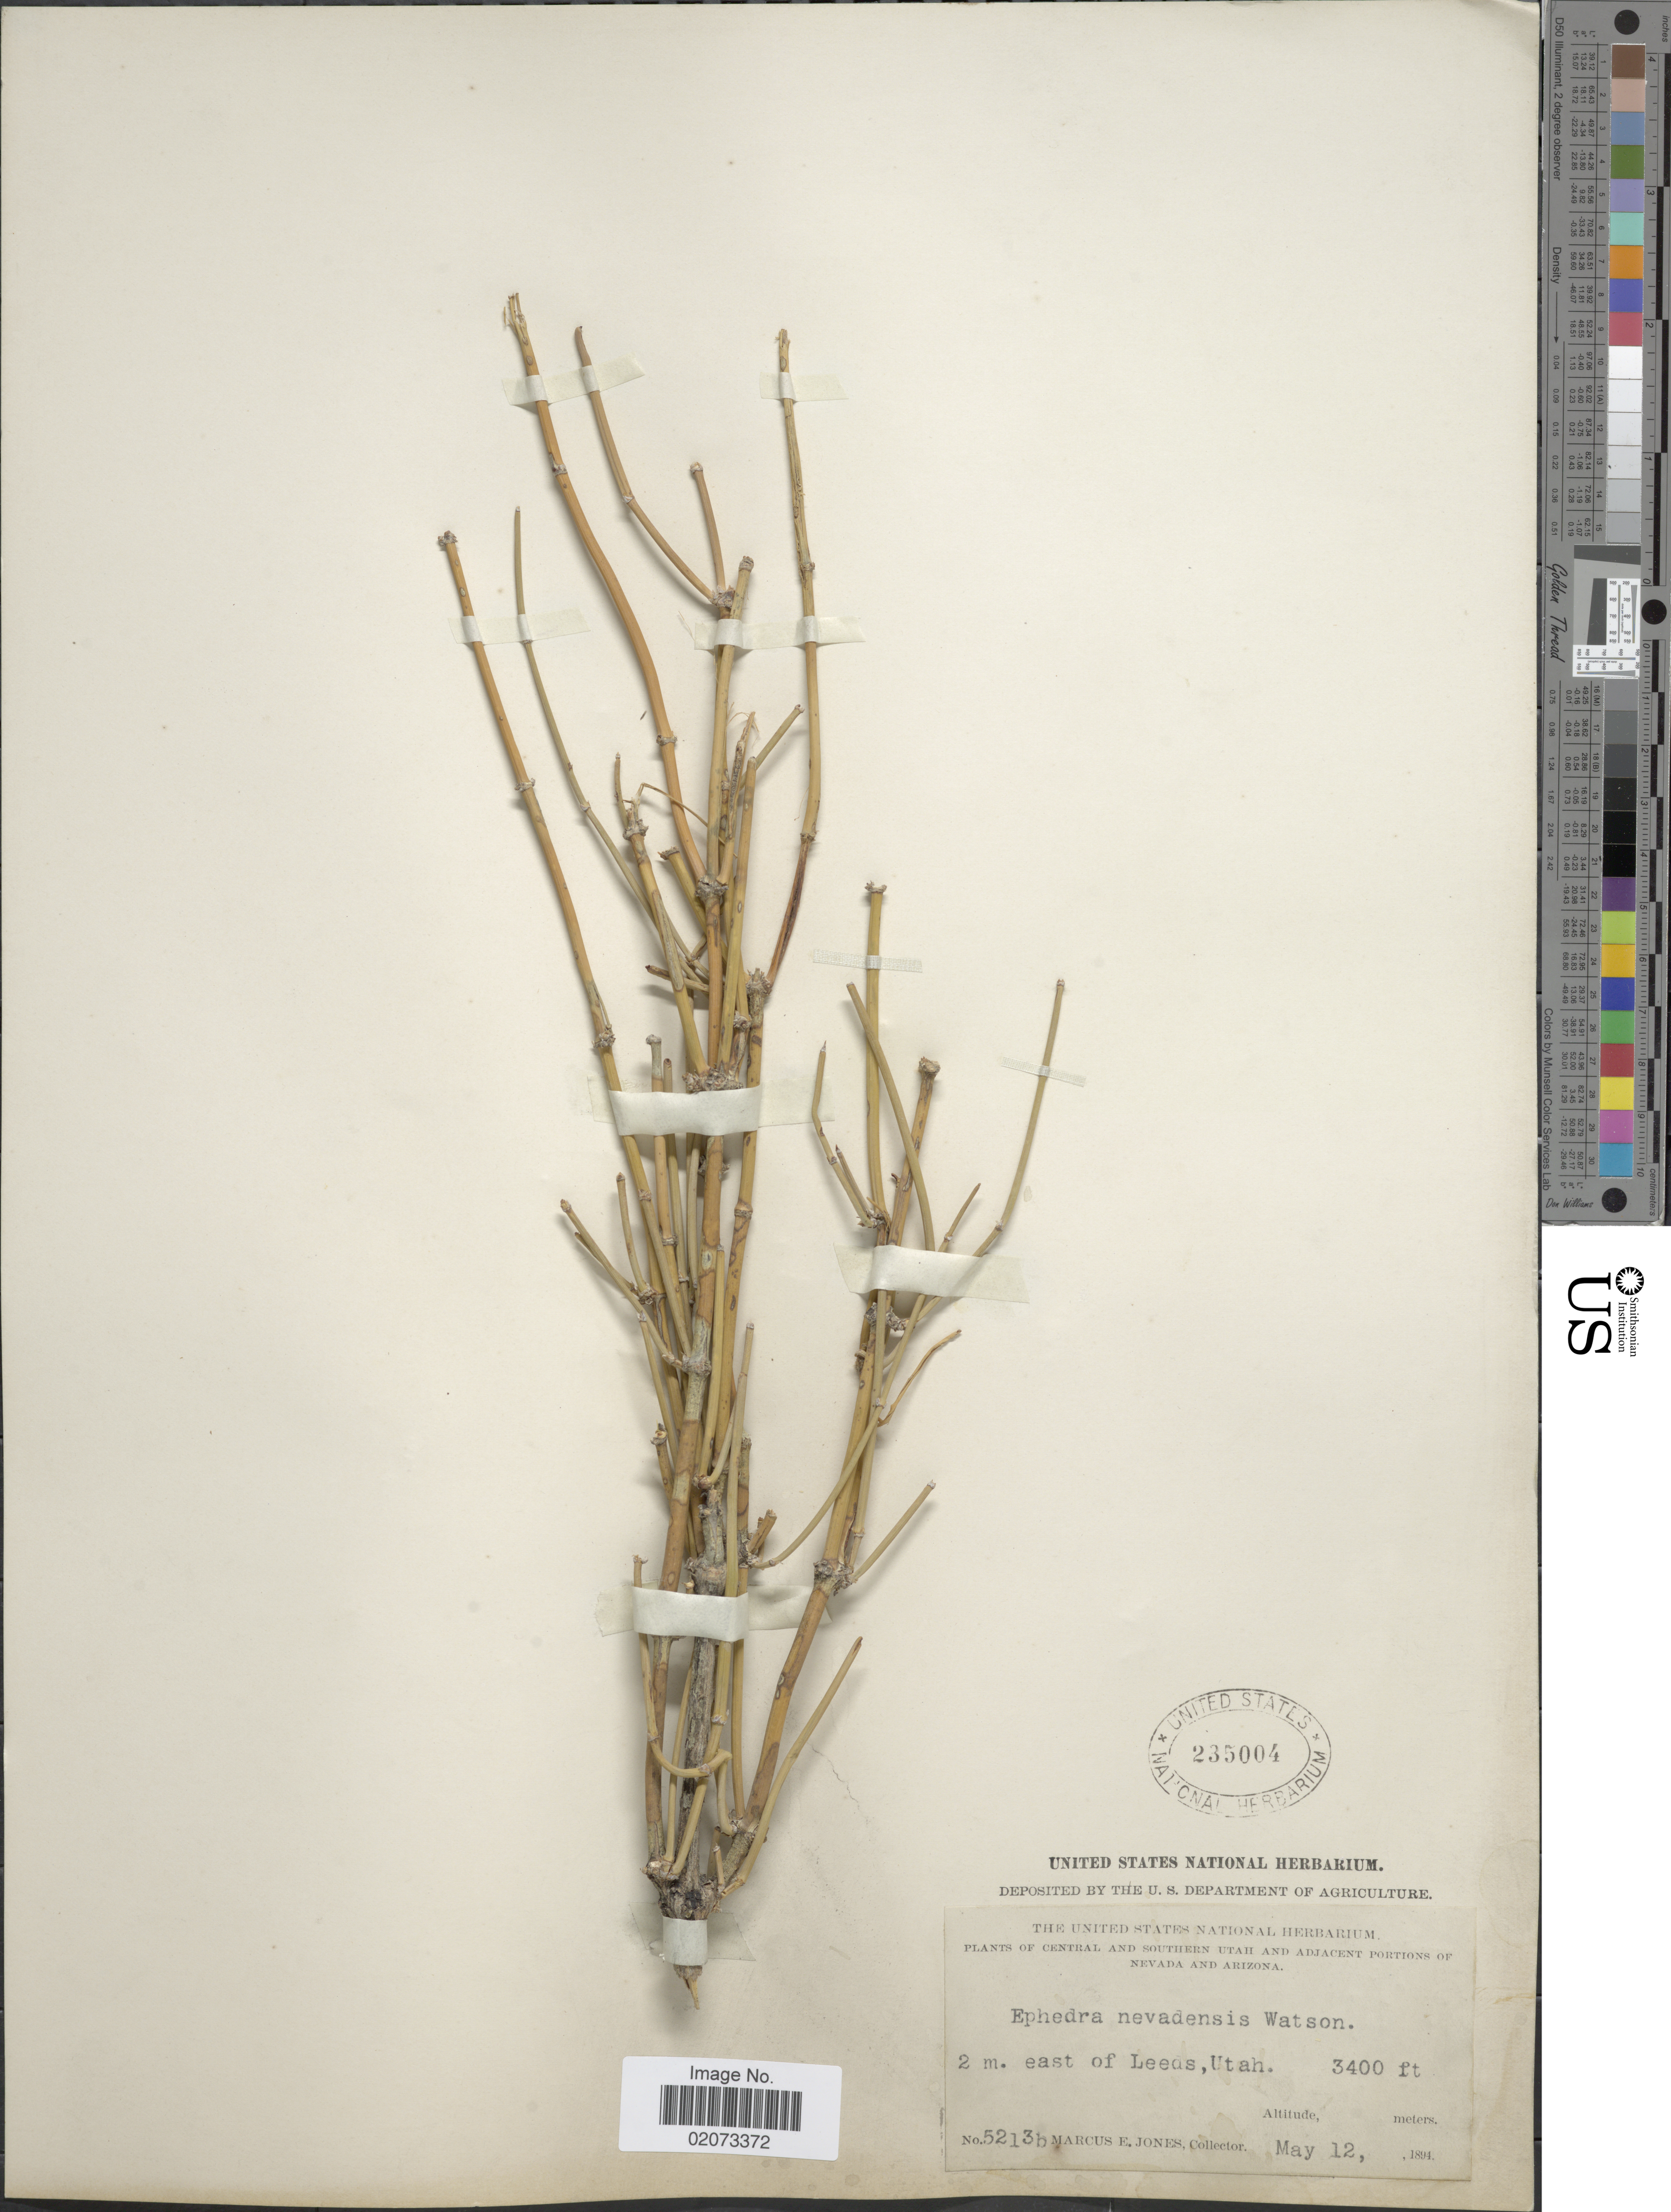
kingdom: Plantae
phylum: Tracheophyta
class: Gnetopsida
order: Ephedrales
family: Ephedraceae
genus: Ephedra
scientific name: Ephedra nevadensis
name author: S. Watson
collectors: M. E. Jones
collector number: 5213b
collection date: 1894-05-12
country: United States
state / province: Utah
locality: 2m. east of Leeds, Utah.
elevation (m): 1036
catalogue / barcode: US 235004